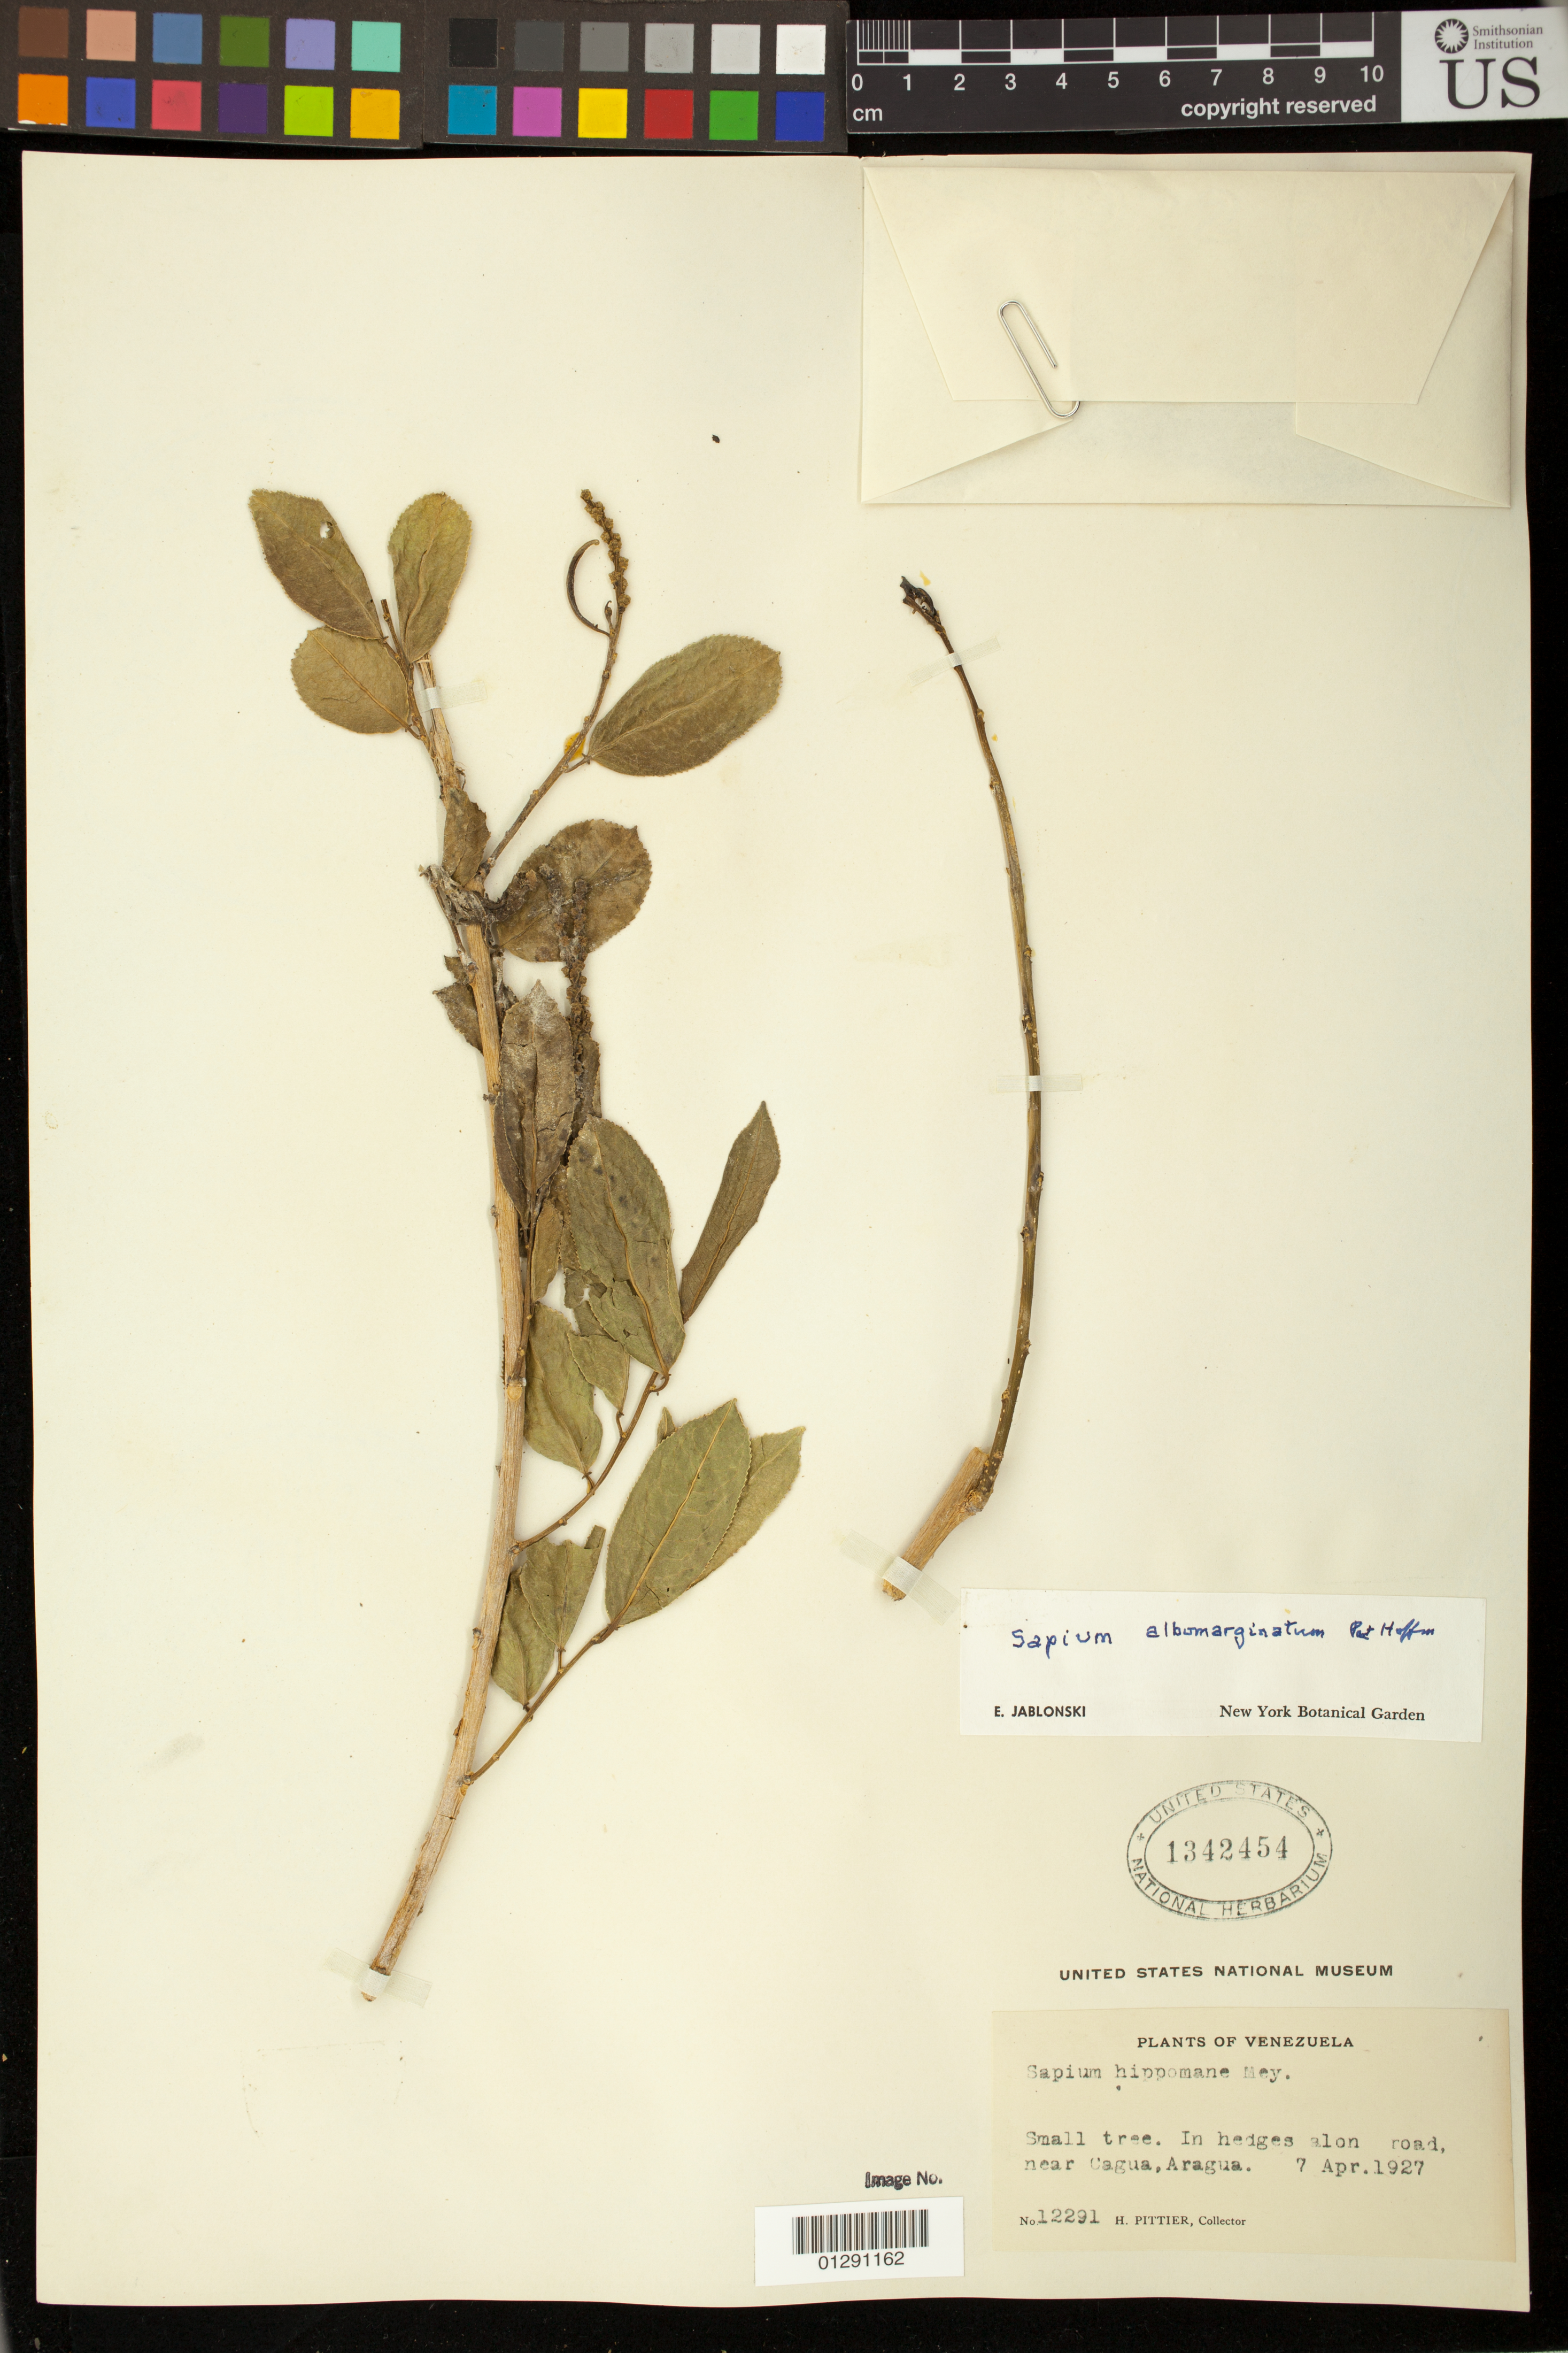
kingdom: Plantae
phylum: Tracheophyta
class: Magnoliopsida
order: Malpighiales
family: Euphorbiaceae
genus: Sapium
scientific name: Sapium albomarginatum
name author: Pax & K. Hoffm. in Engl.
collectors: H. F. Pittier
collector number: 12291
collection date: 1927-04-07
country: Venezuela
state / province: Aragua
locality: along road, near Cagua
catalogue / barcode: US 1342454